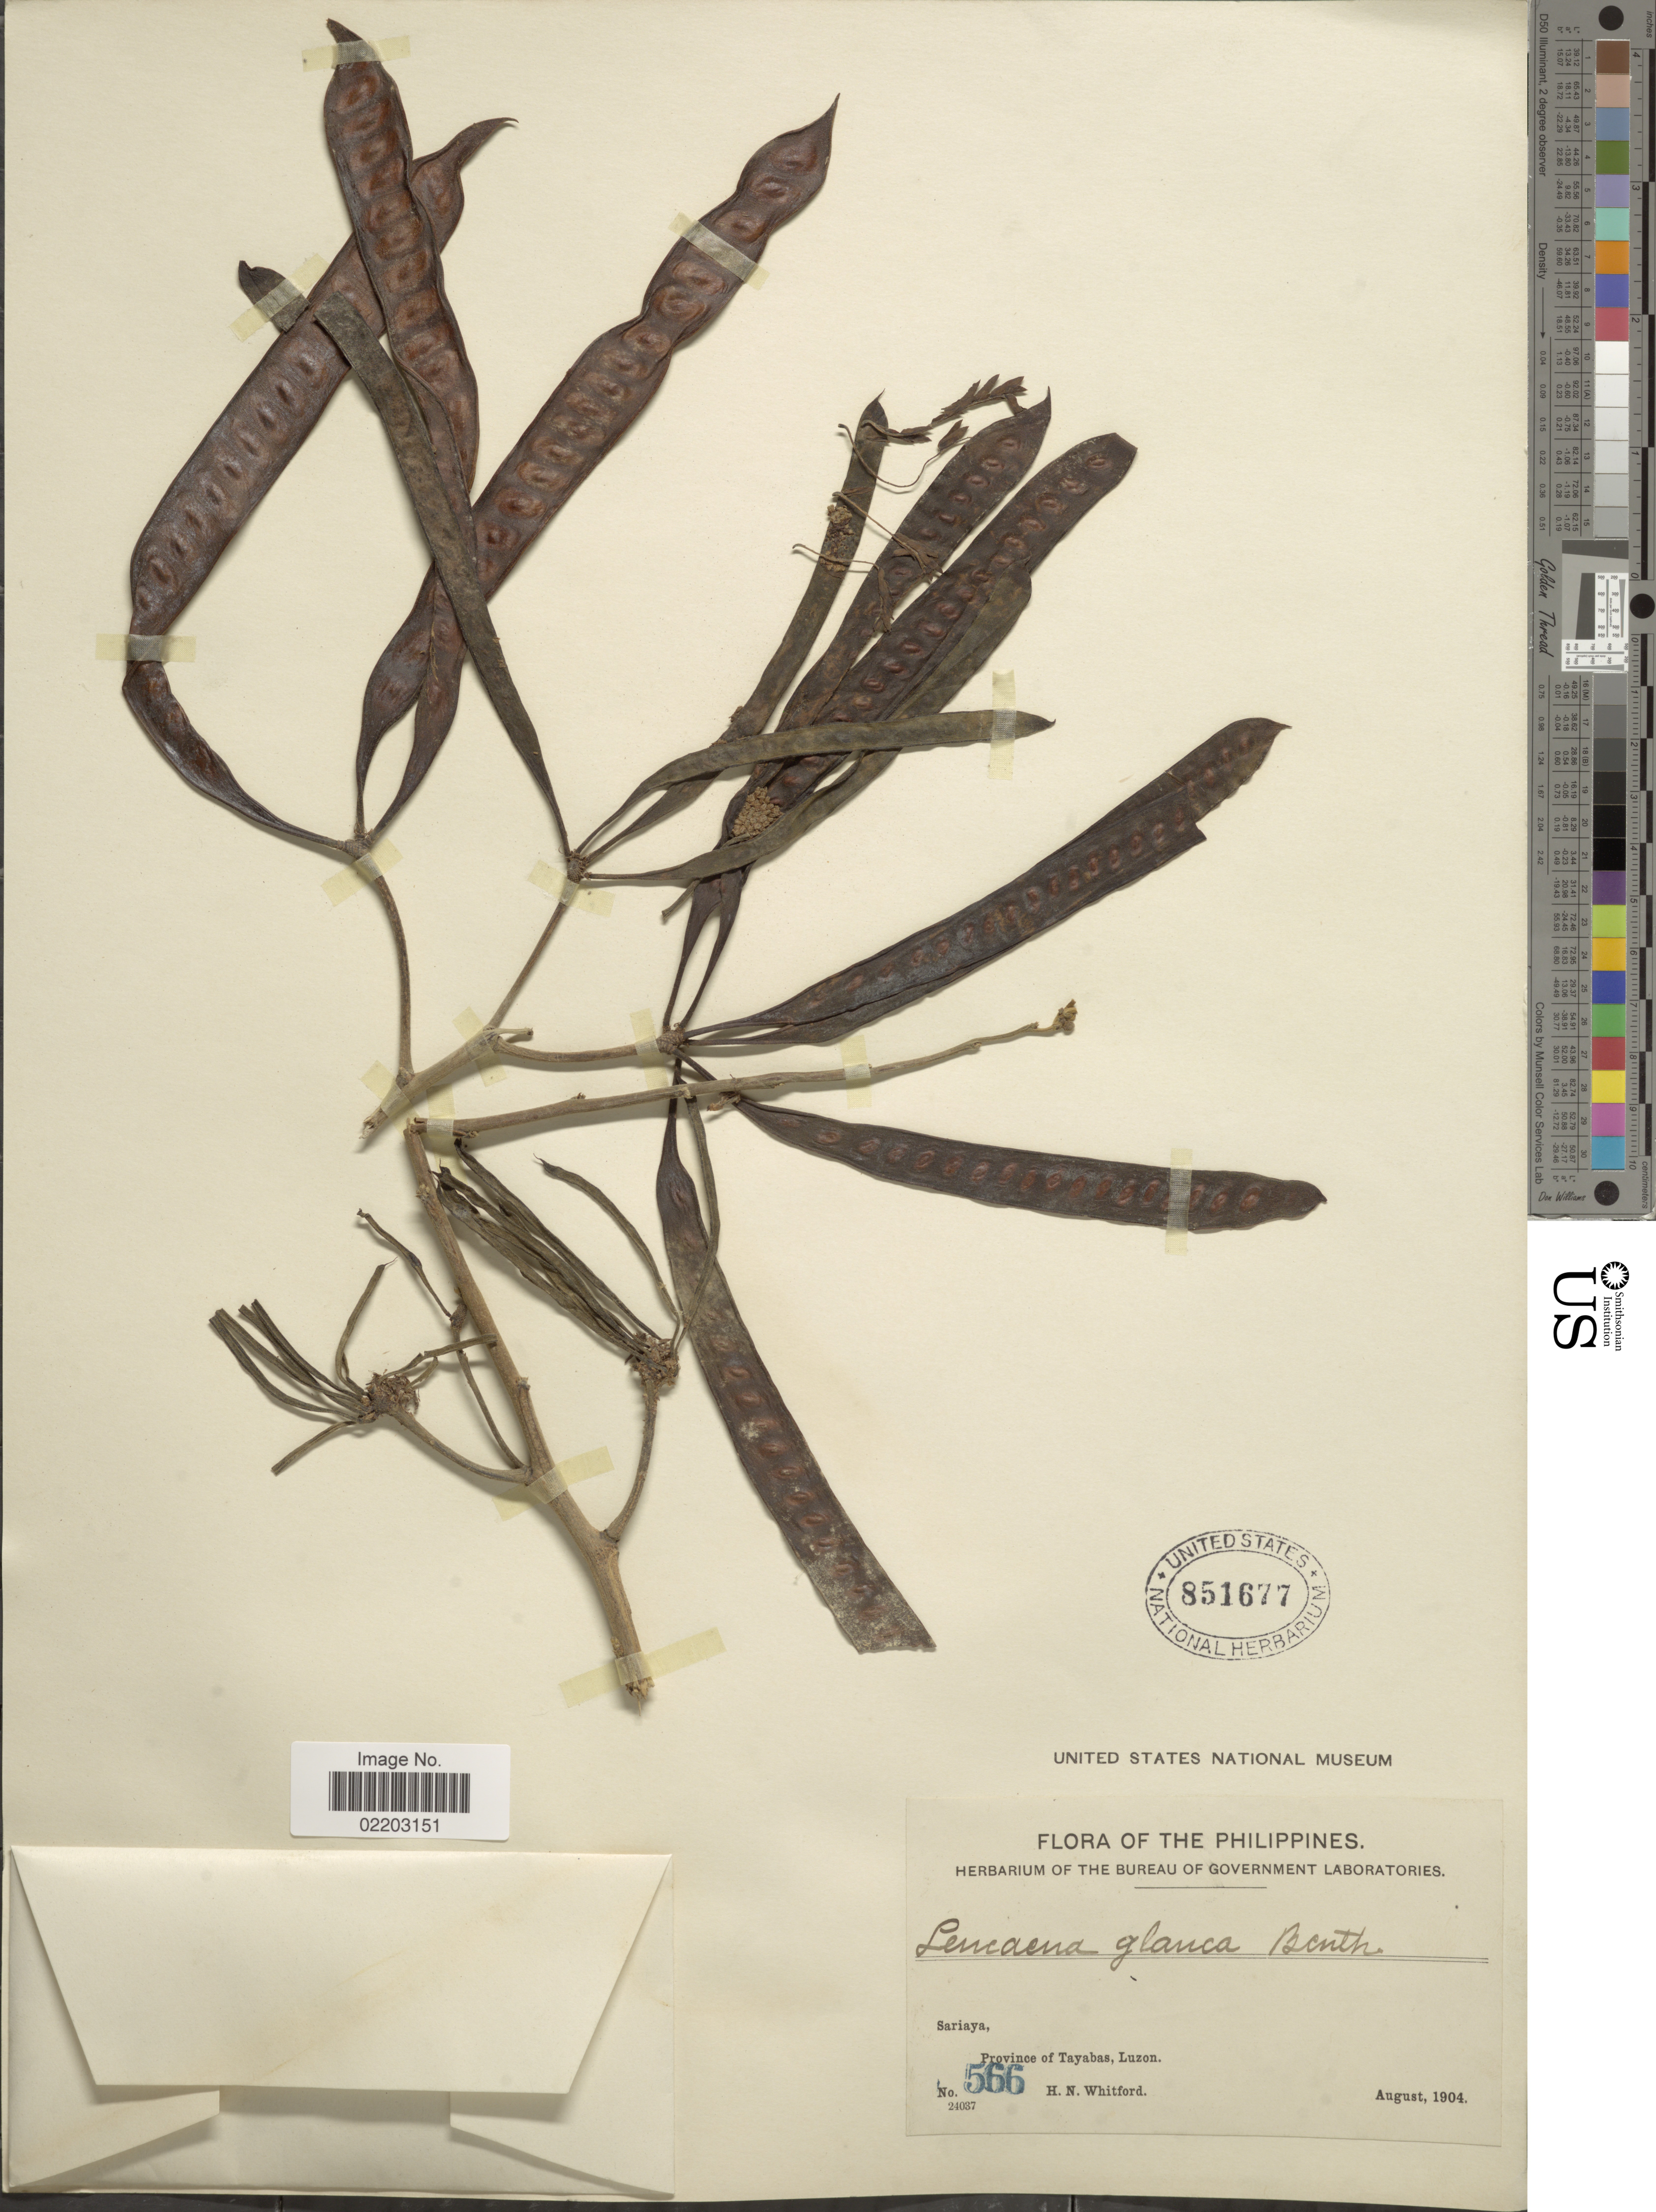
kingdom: Plantae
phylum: Tracheophyta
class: Magnoliopsida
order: Fabales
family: Fabaceae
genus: Leucaena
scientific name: Leucaena glauca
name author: (L.) Benth.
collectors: H. N. Whitford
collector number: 566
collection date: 1904-08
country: Philippines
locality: Sariaya, Province of Tayabas, Luzon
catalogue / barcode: US 851677